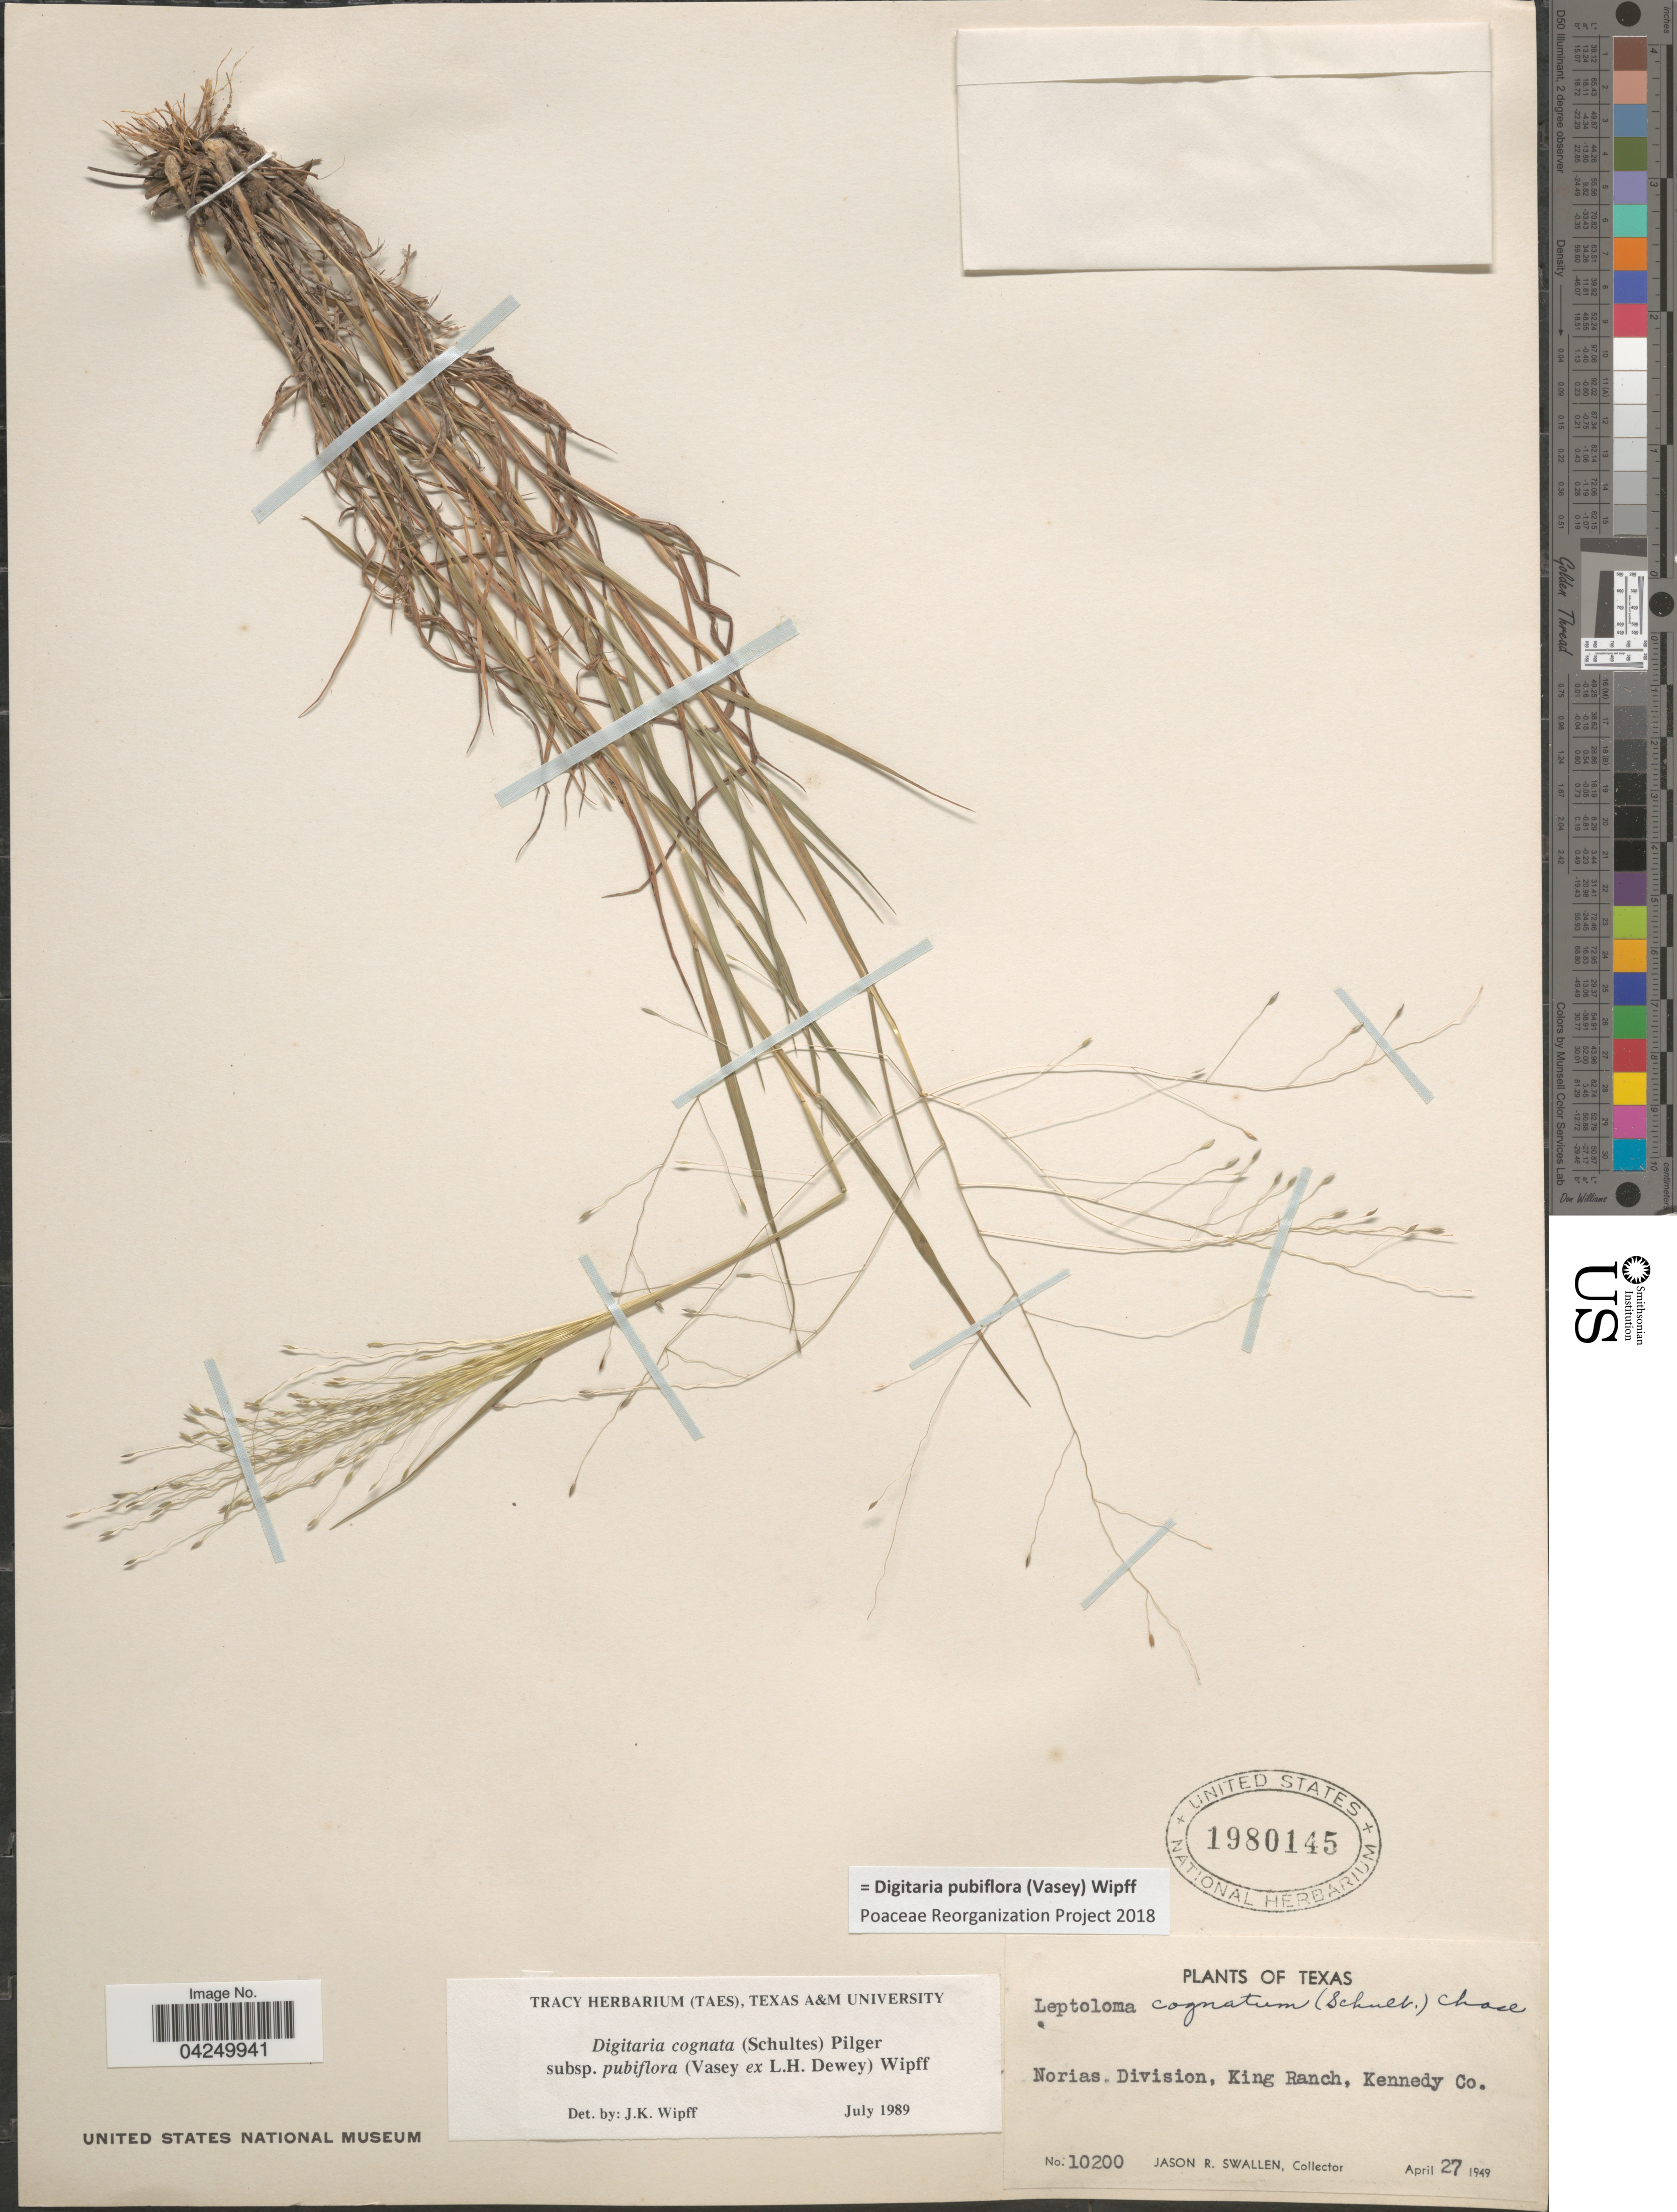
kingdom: Plantae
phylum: Tracheophyta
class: Liliopsida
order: Poales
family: Poaceae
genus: Digitaria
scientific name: Digitaria pubiflora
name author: (Vasey) Wipff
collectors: J. R. Swallen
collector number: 10200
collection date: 1949-04-27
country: United States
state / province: Texas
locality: Norias Division, King Ranch, Kennedy Co.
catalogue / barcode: US 1980145